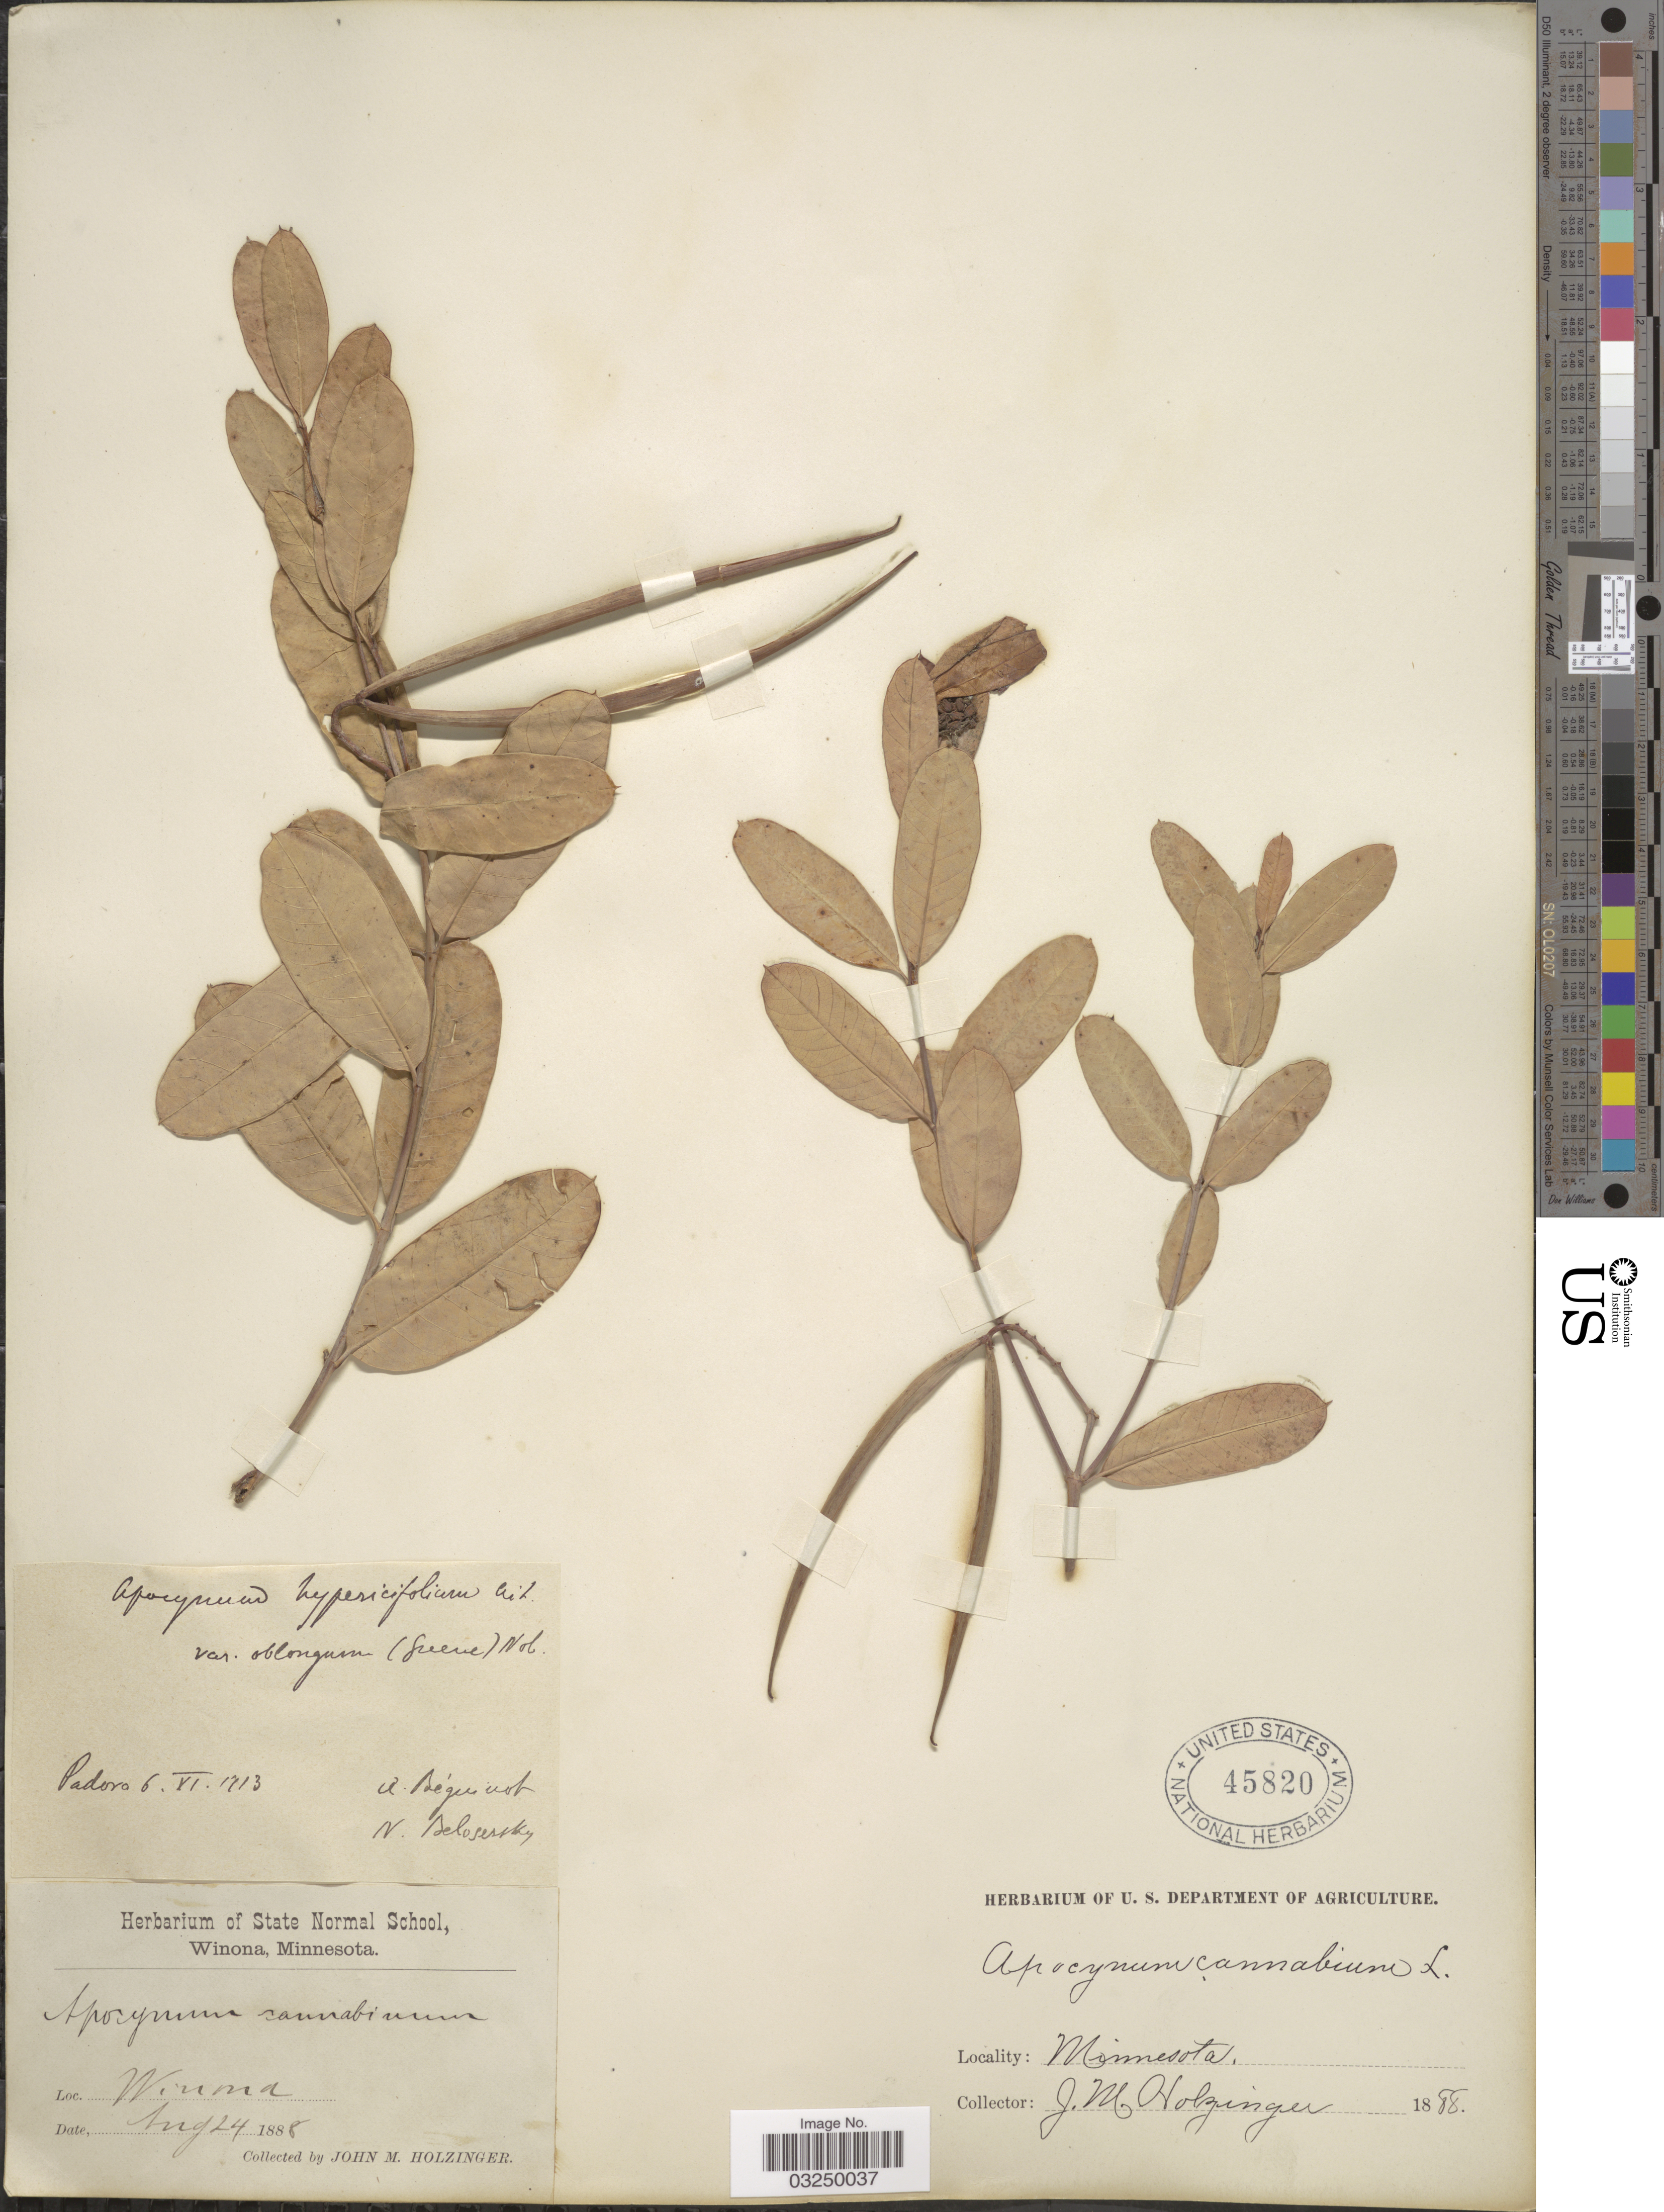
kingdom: Plantae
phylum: Tracheophyta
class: Magnoliopsida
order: Gentianales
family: Apocynaceae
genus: Apocynum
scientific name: Apocynum oblongum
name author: Greene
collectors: J. M. Holzinger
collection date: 1888-08-24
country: United States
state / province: Minnesota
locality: Winona.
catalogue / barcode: US 45820